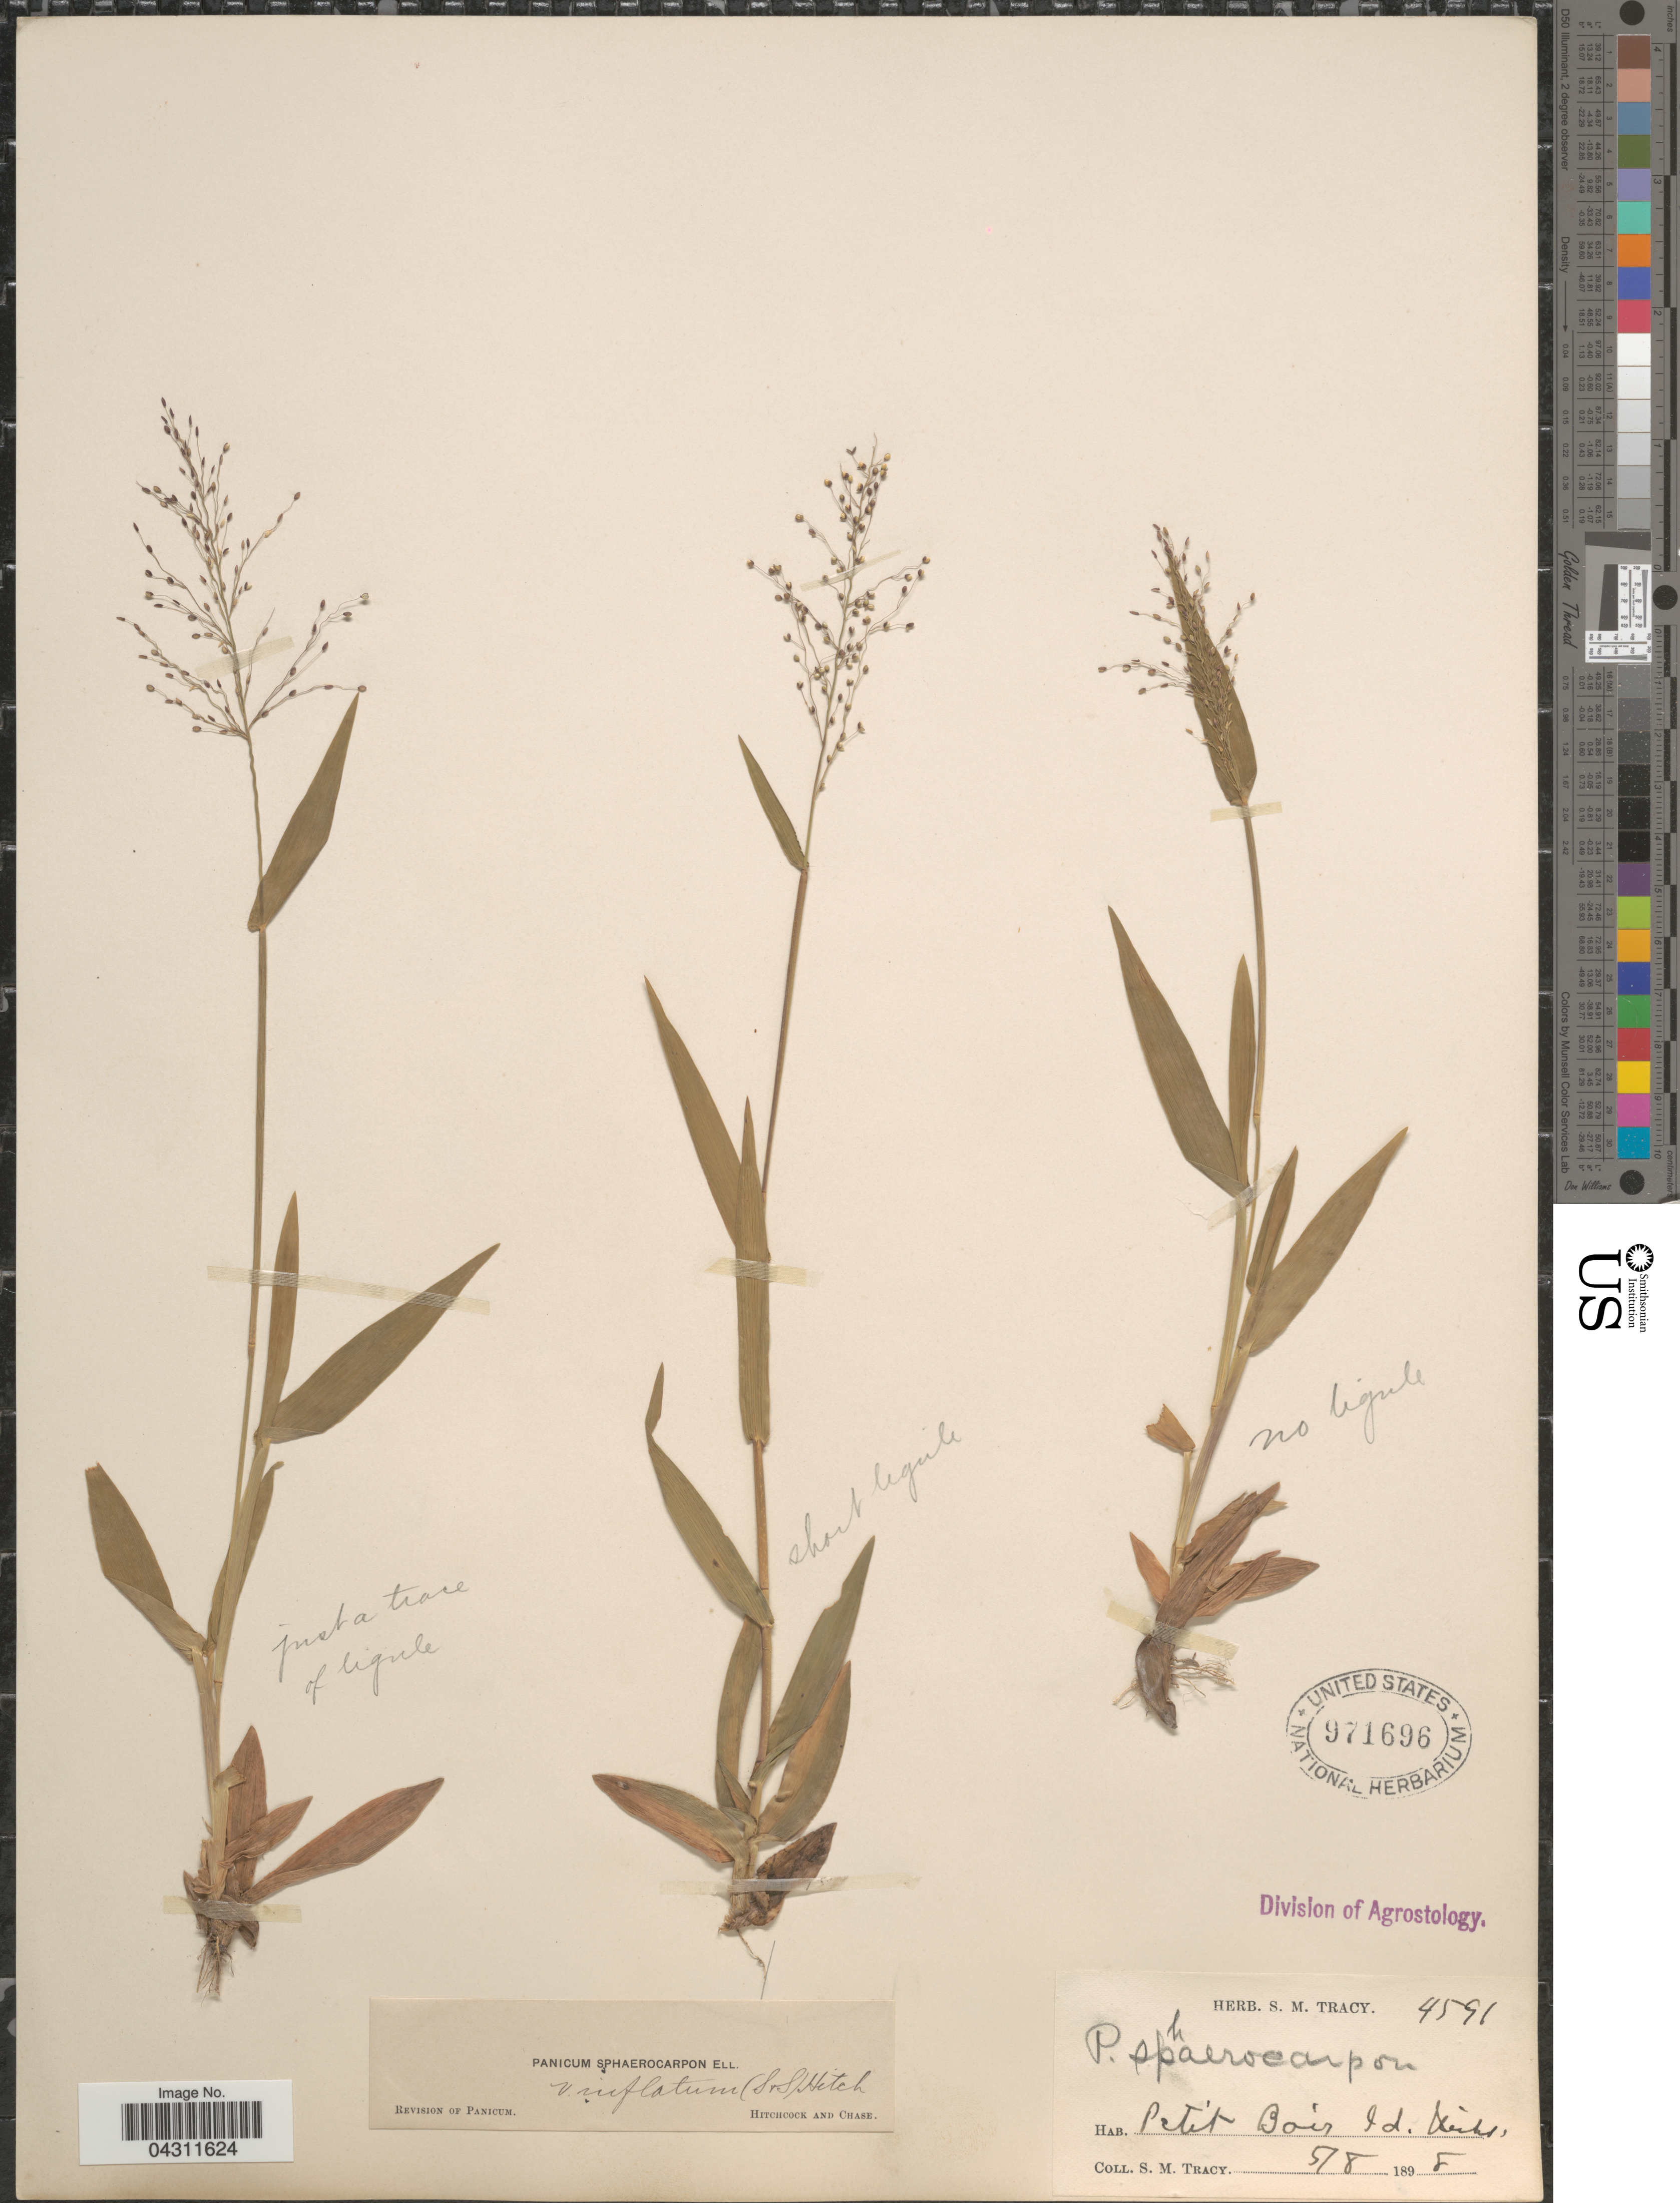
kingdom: Plantae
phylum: Tracheophyta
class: Liliopsida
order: Poales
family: Poaceae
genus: Dichanthelium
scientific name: Dichanthelium strigosum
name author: (Muhl. ex Elliott) Freckmann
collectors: S. M. Tracy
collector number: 4591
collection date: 1898-05-08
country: United States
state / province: Mississippi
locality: Petit Bois Id.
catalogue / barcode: US 971696